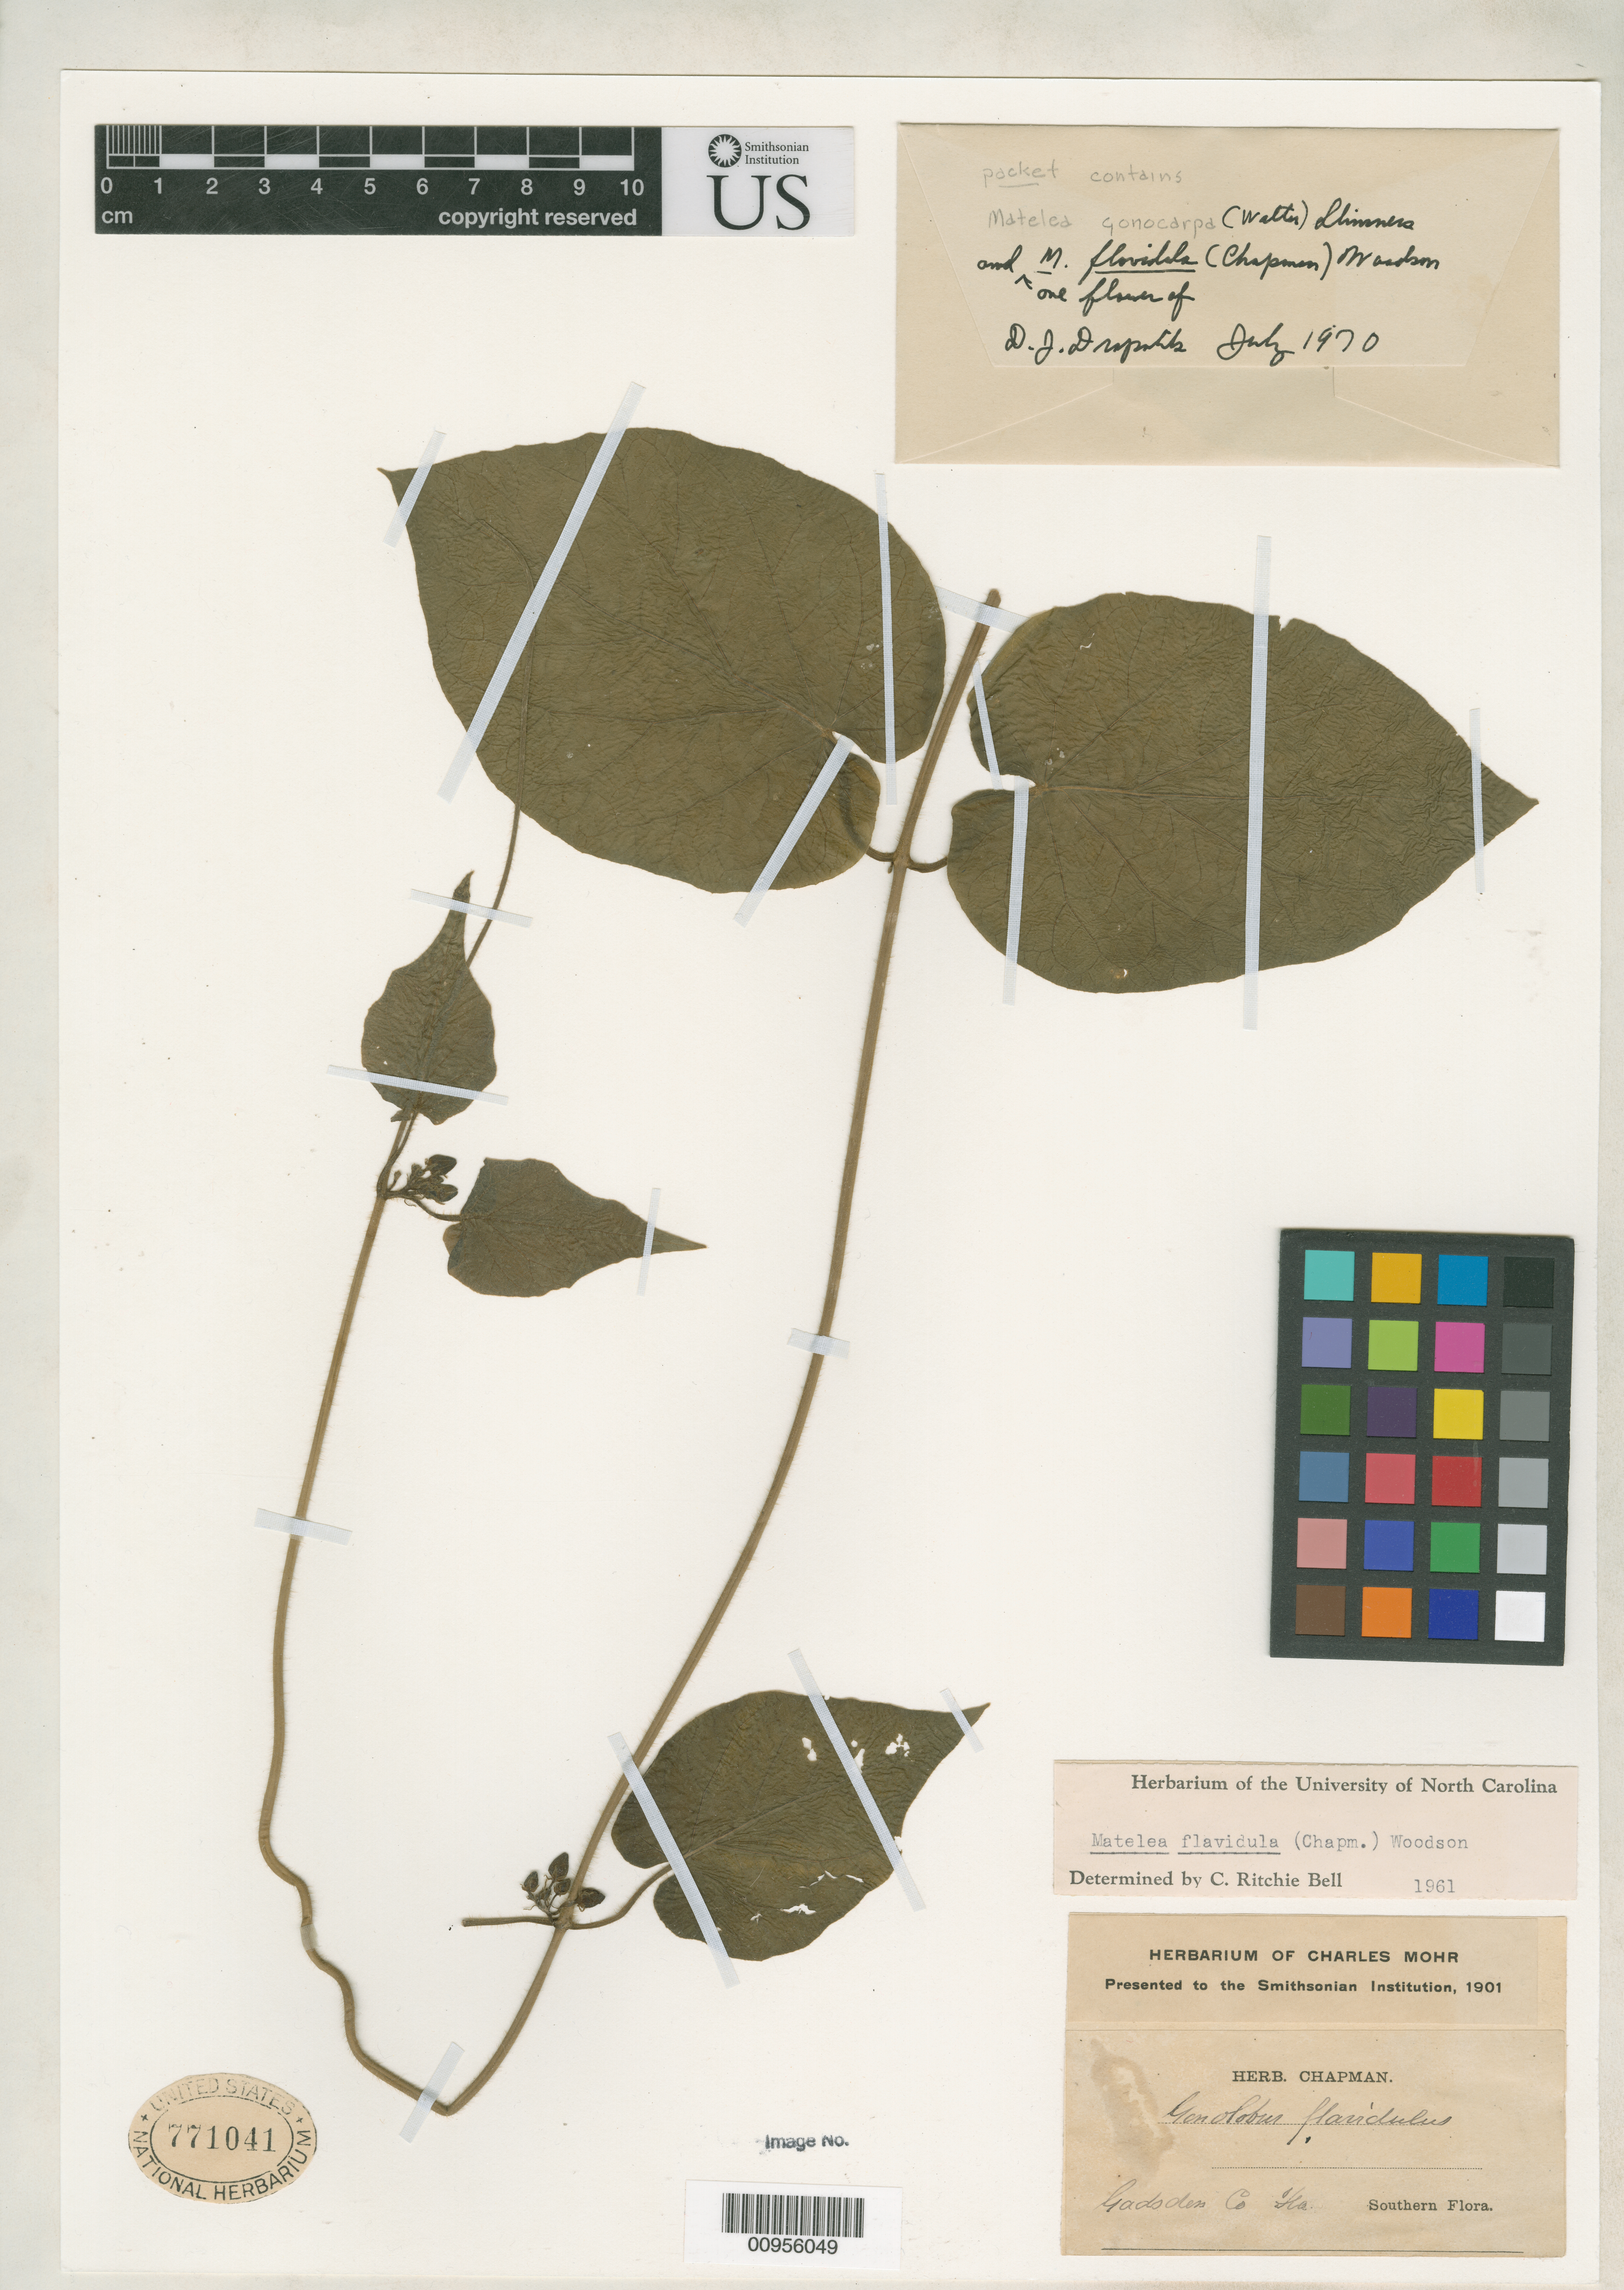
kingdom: Plantae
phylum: Tracheophyta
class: Magnoliopsida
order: Gentianales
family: Apocynaceae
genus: Gonolobus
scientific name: Gonolobus flavidulus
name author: Chapm.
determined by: Bell, C. R.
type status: Possible Syntype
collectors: ex herb. Chapman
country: United States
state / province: Florida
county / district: Gadsden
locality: Gadsden Co., Fla. [Protologue, "Light clay soil, Gadsden county, Florida. June."]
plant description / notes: Specimen ex Charles Mohr herbarium.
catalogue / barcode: US 771041